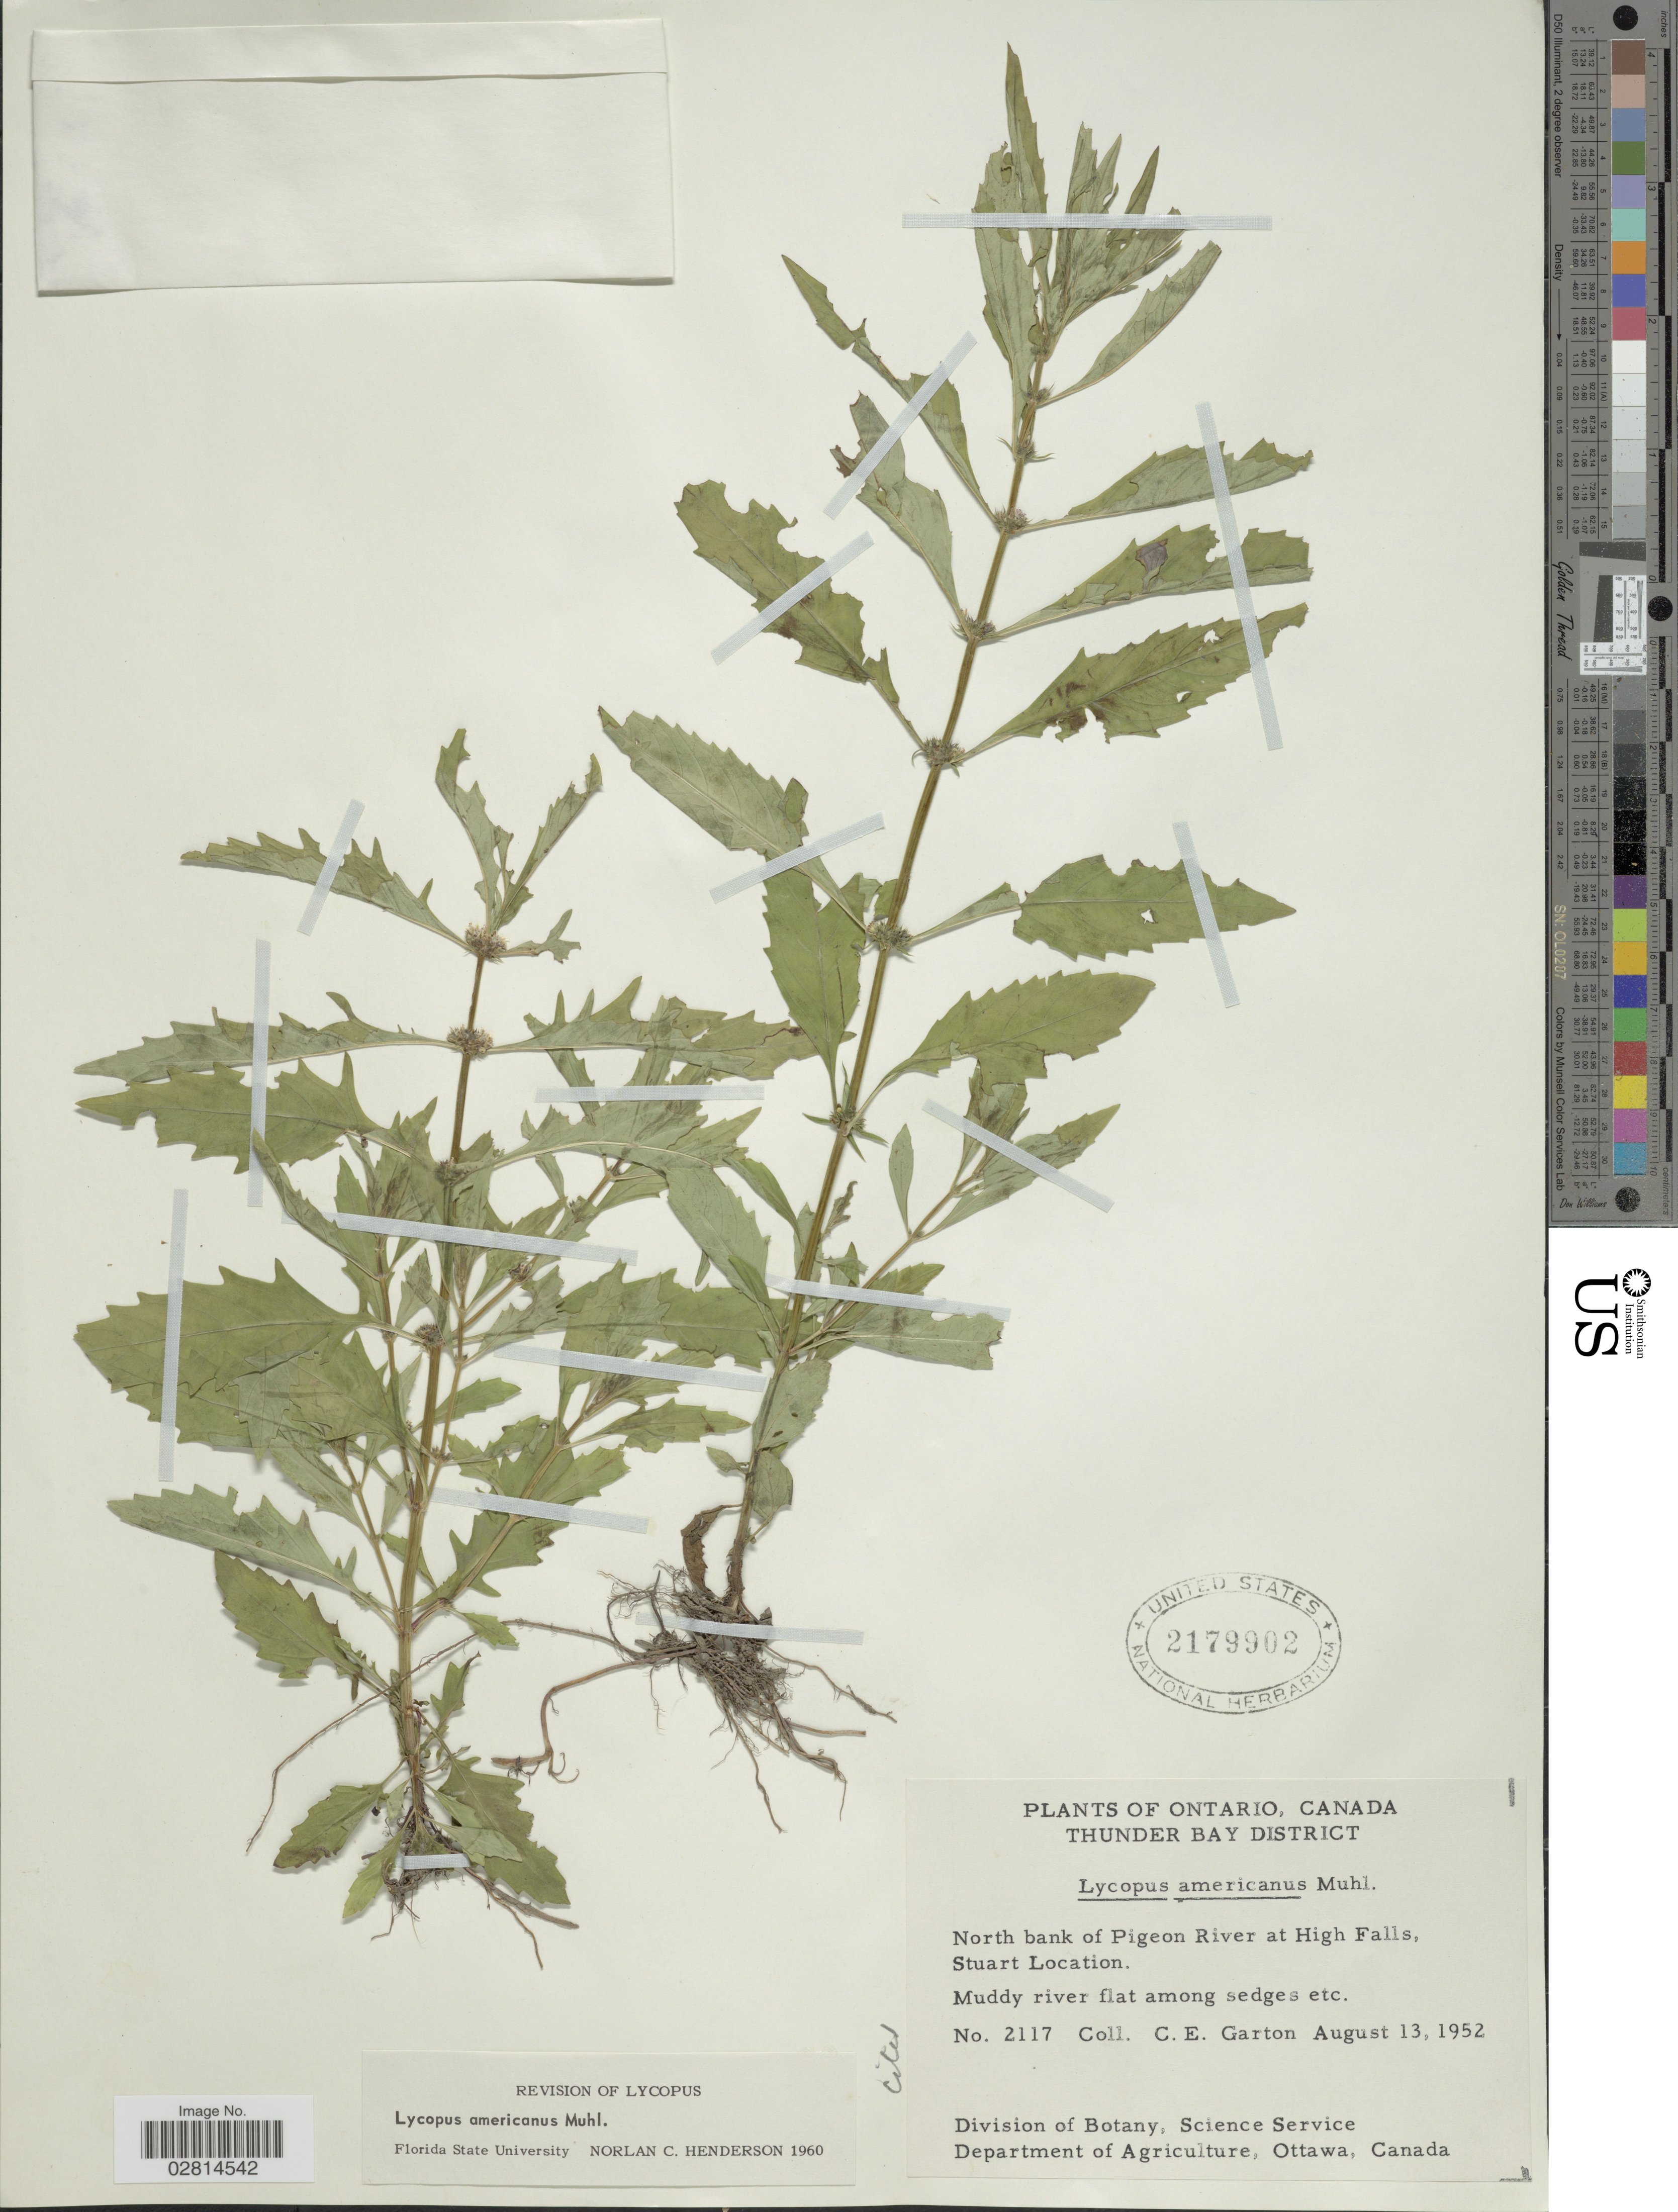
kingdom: Plantae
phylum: Tracheophyta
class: Magnoliopsida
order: Lamiales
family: Lamiaceae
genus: Lycopus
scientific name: Lycopus americanus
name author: Muhl. ex W.P.C. Barton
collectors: C. E. Garton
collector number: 2117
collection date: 1952-08-13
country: Canada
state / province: Ontario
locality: Thunder Bay District. North bank of Pigeon River at High Falls, Stuart Location.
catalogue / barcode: US 2179902